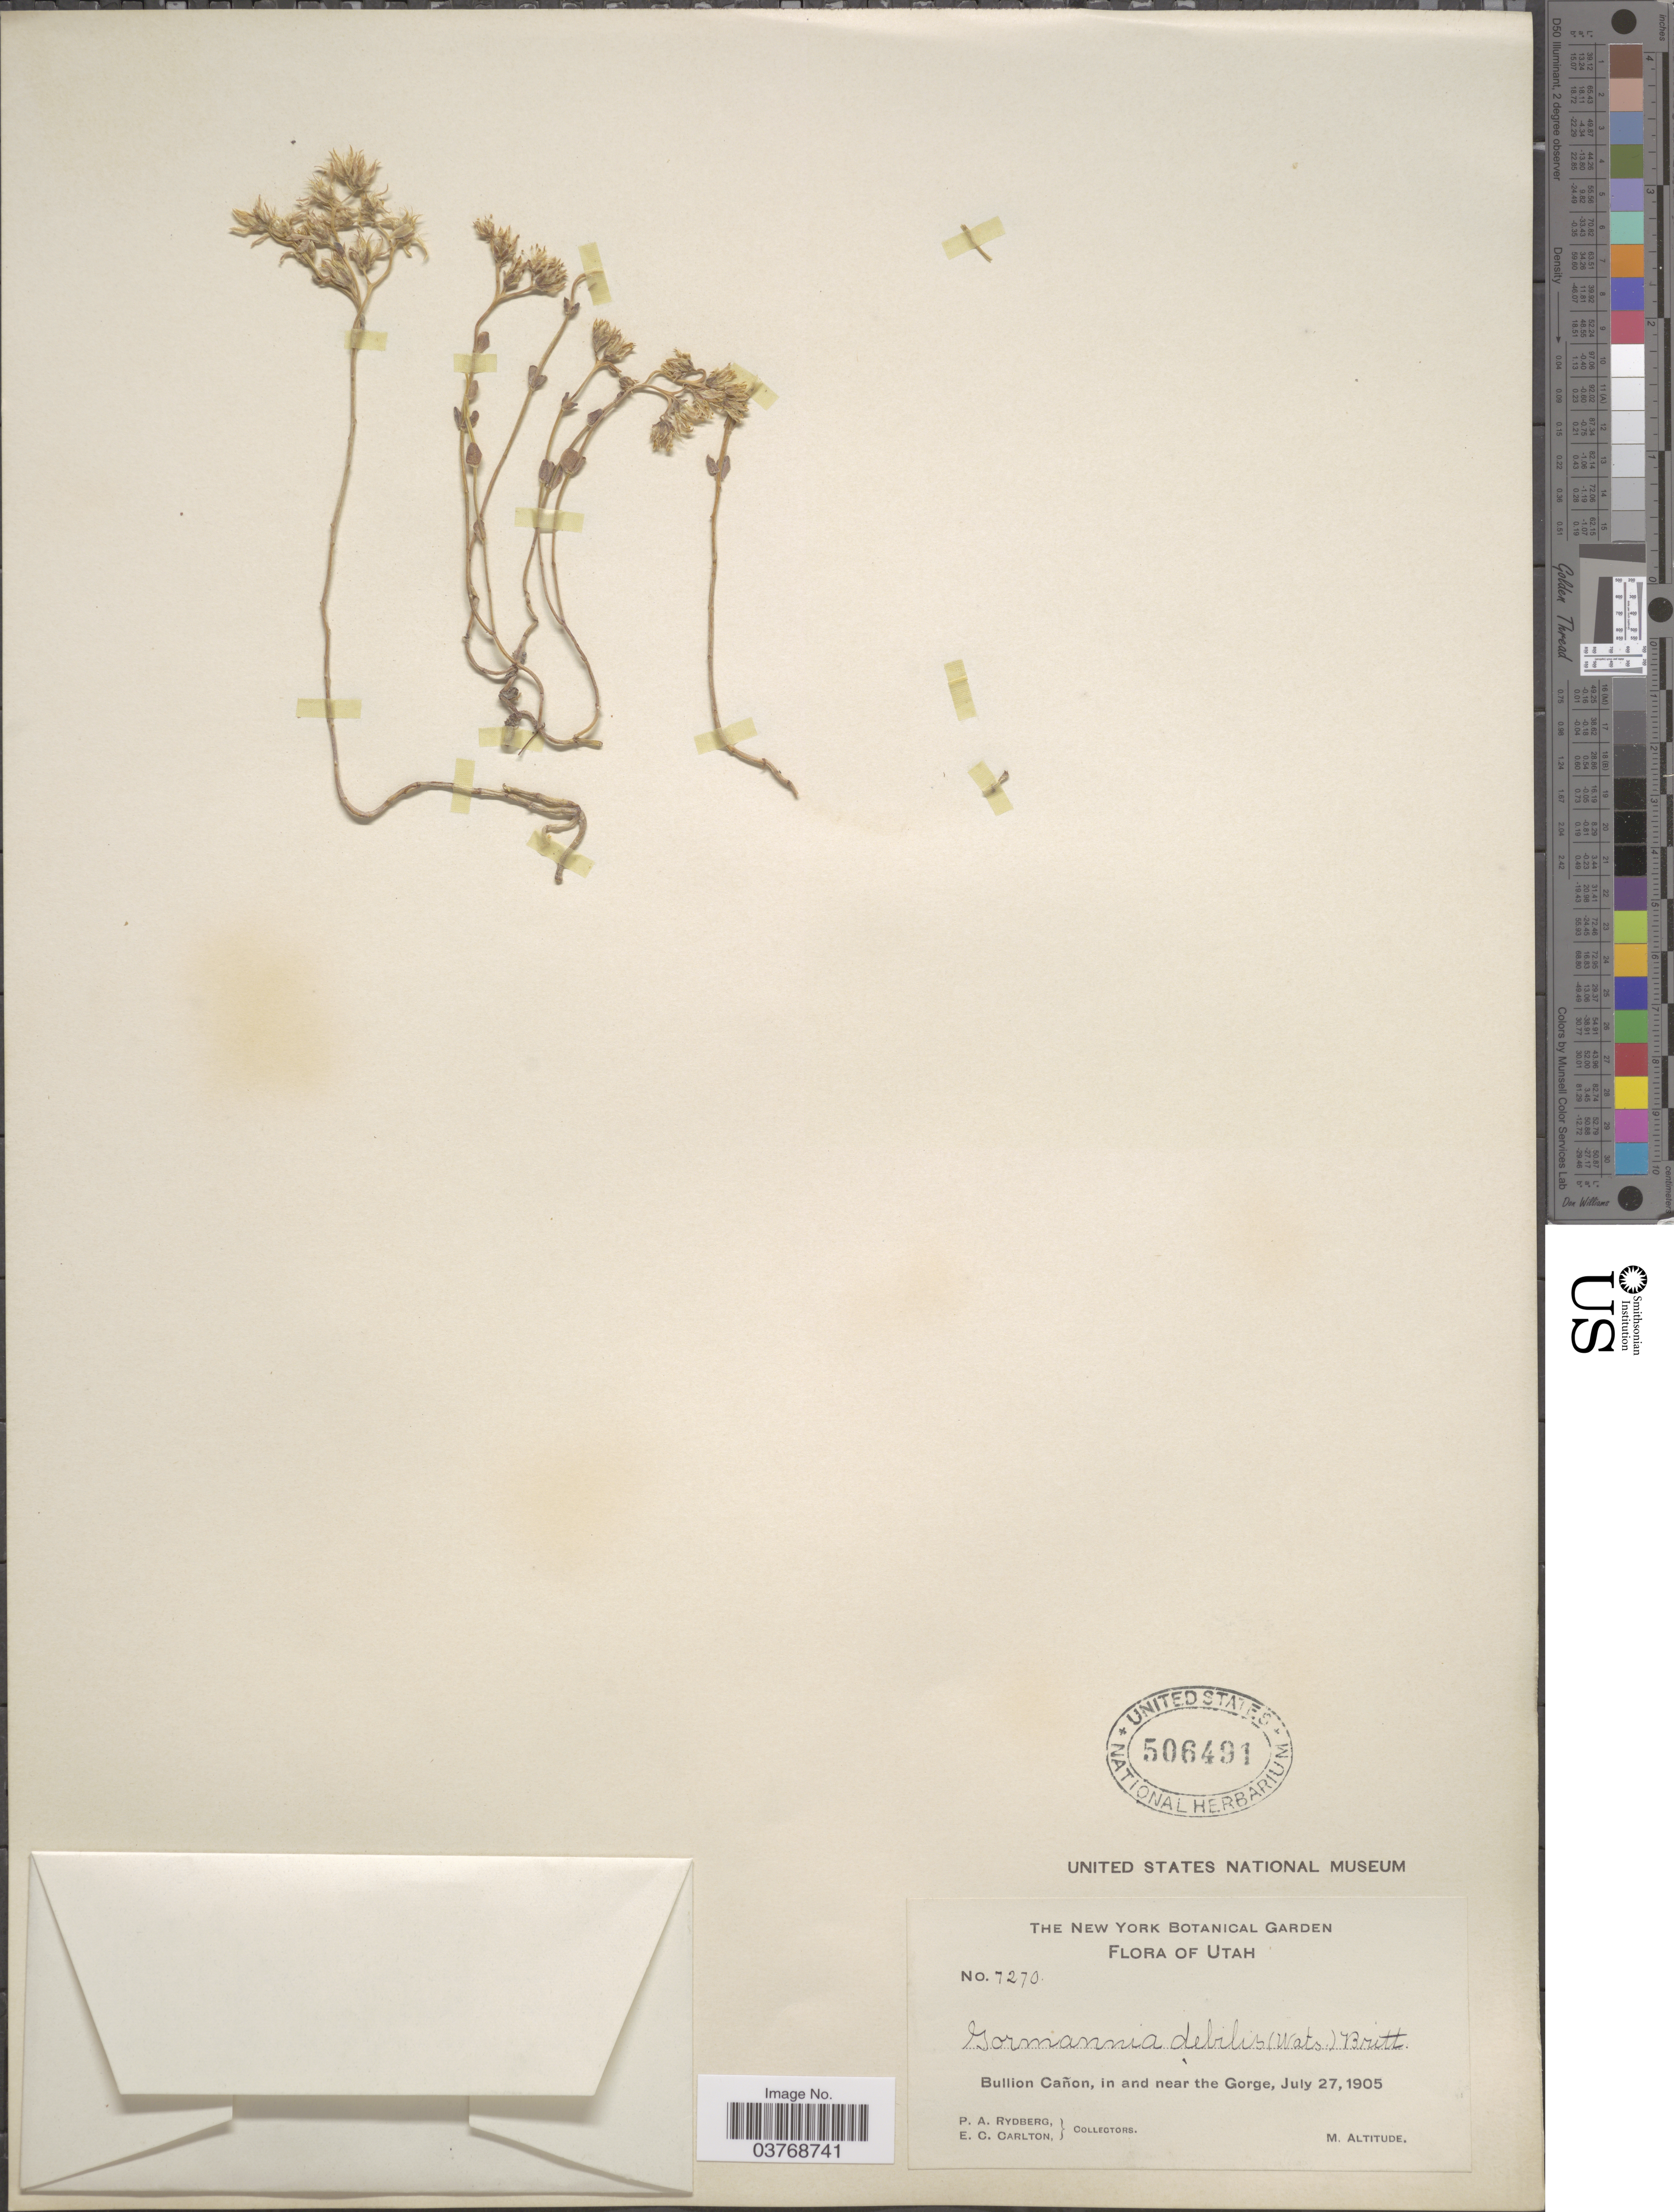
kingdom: Plantae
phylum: Tracheophyta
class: Magnoliopsida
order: Saxifragales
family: Crassulaceae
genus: Sedum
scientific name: Sedum debile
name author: S. Watson in C. King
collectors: P. A. Rydberg & E. Carlton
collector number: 7270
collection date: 1905-07-27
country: United States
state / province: Utah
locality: Bullion Cañon, in and near the Gorge.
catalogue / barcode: US 506491